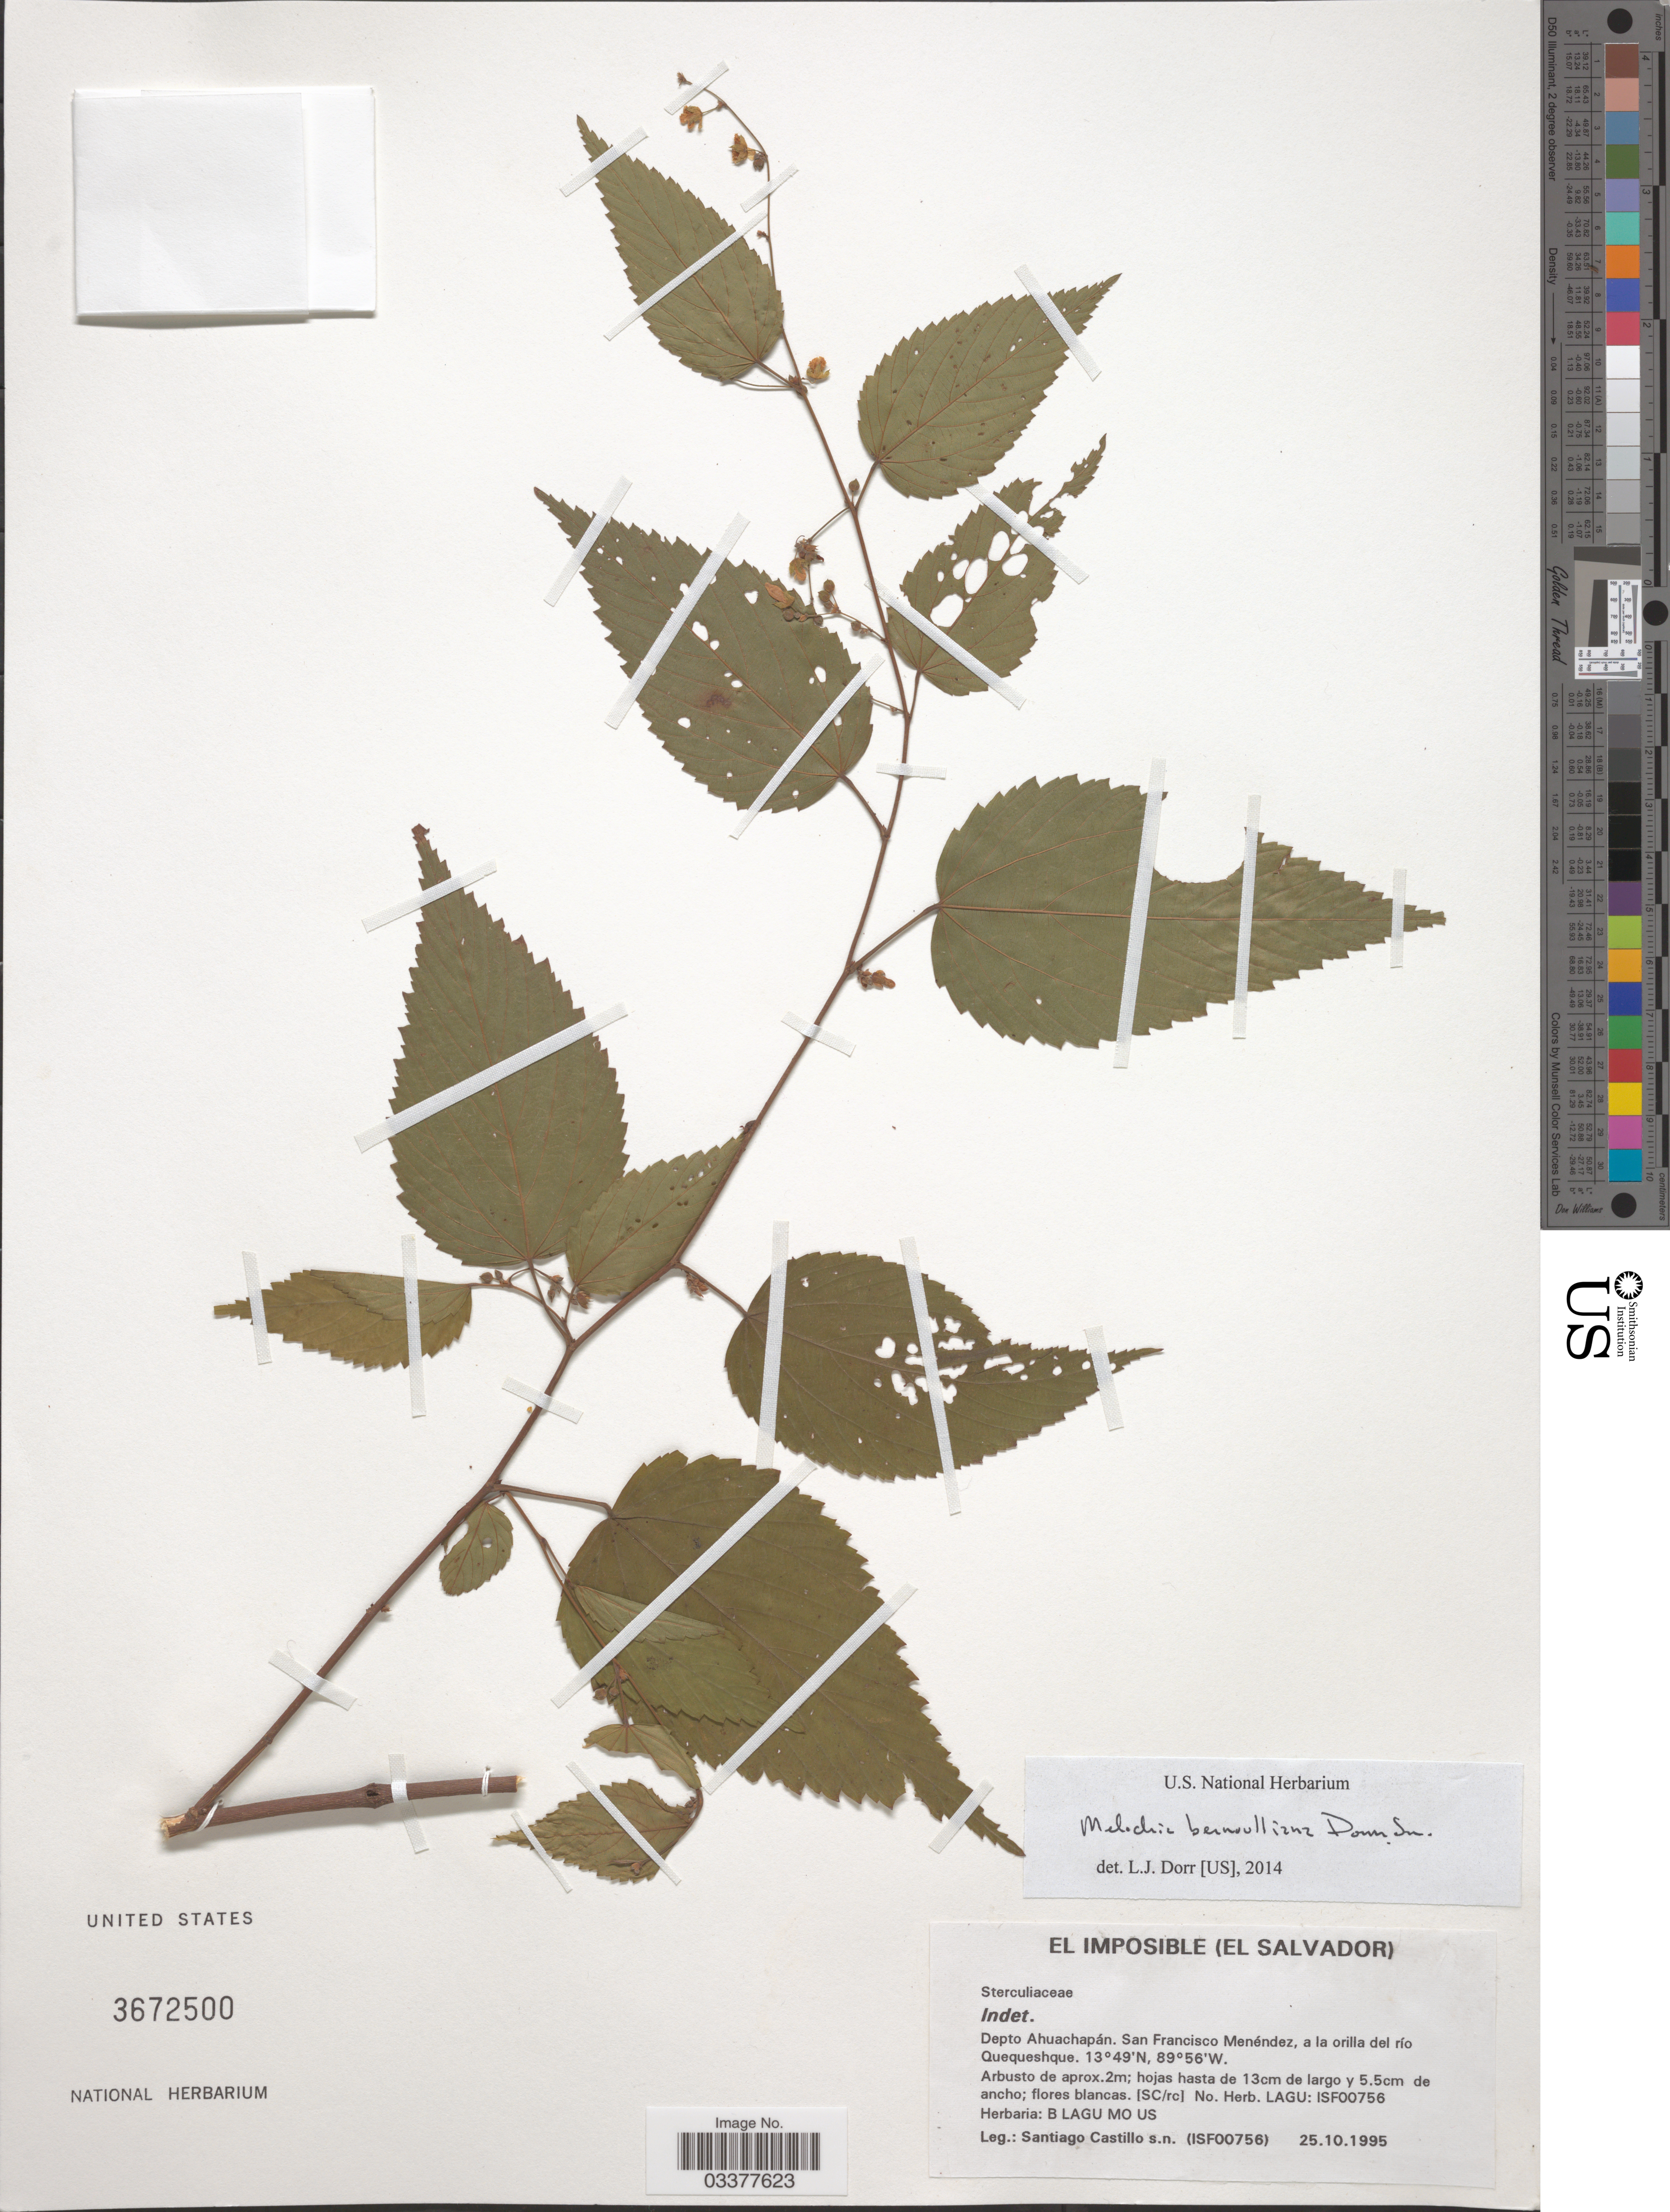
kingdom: Plantae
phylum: Tracheophyta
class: Magnoliopsida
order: Malvales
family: Malvaceae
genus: Melochia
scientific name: Melochia bernoulliana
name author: Donn. Sm.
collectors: S. Castillo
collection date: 1995-10-25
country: El Salvador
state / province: Ahuachapan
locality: El Imposible (El Salvador). Depto Ahuachapán. San Francisco Menéndez, a la orilla del río Quequeshque.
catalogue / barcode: US 3672500